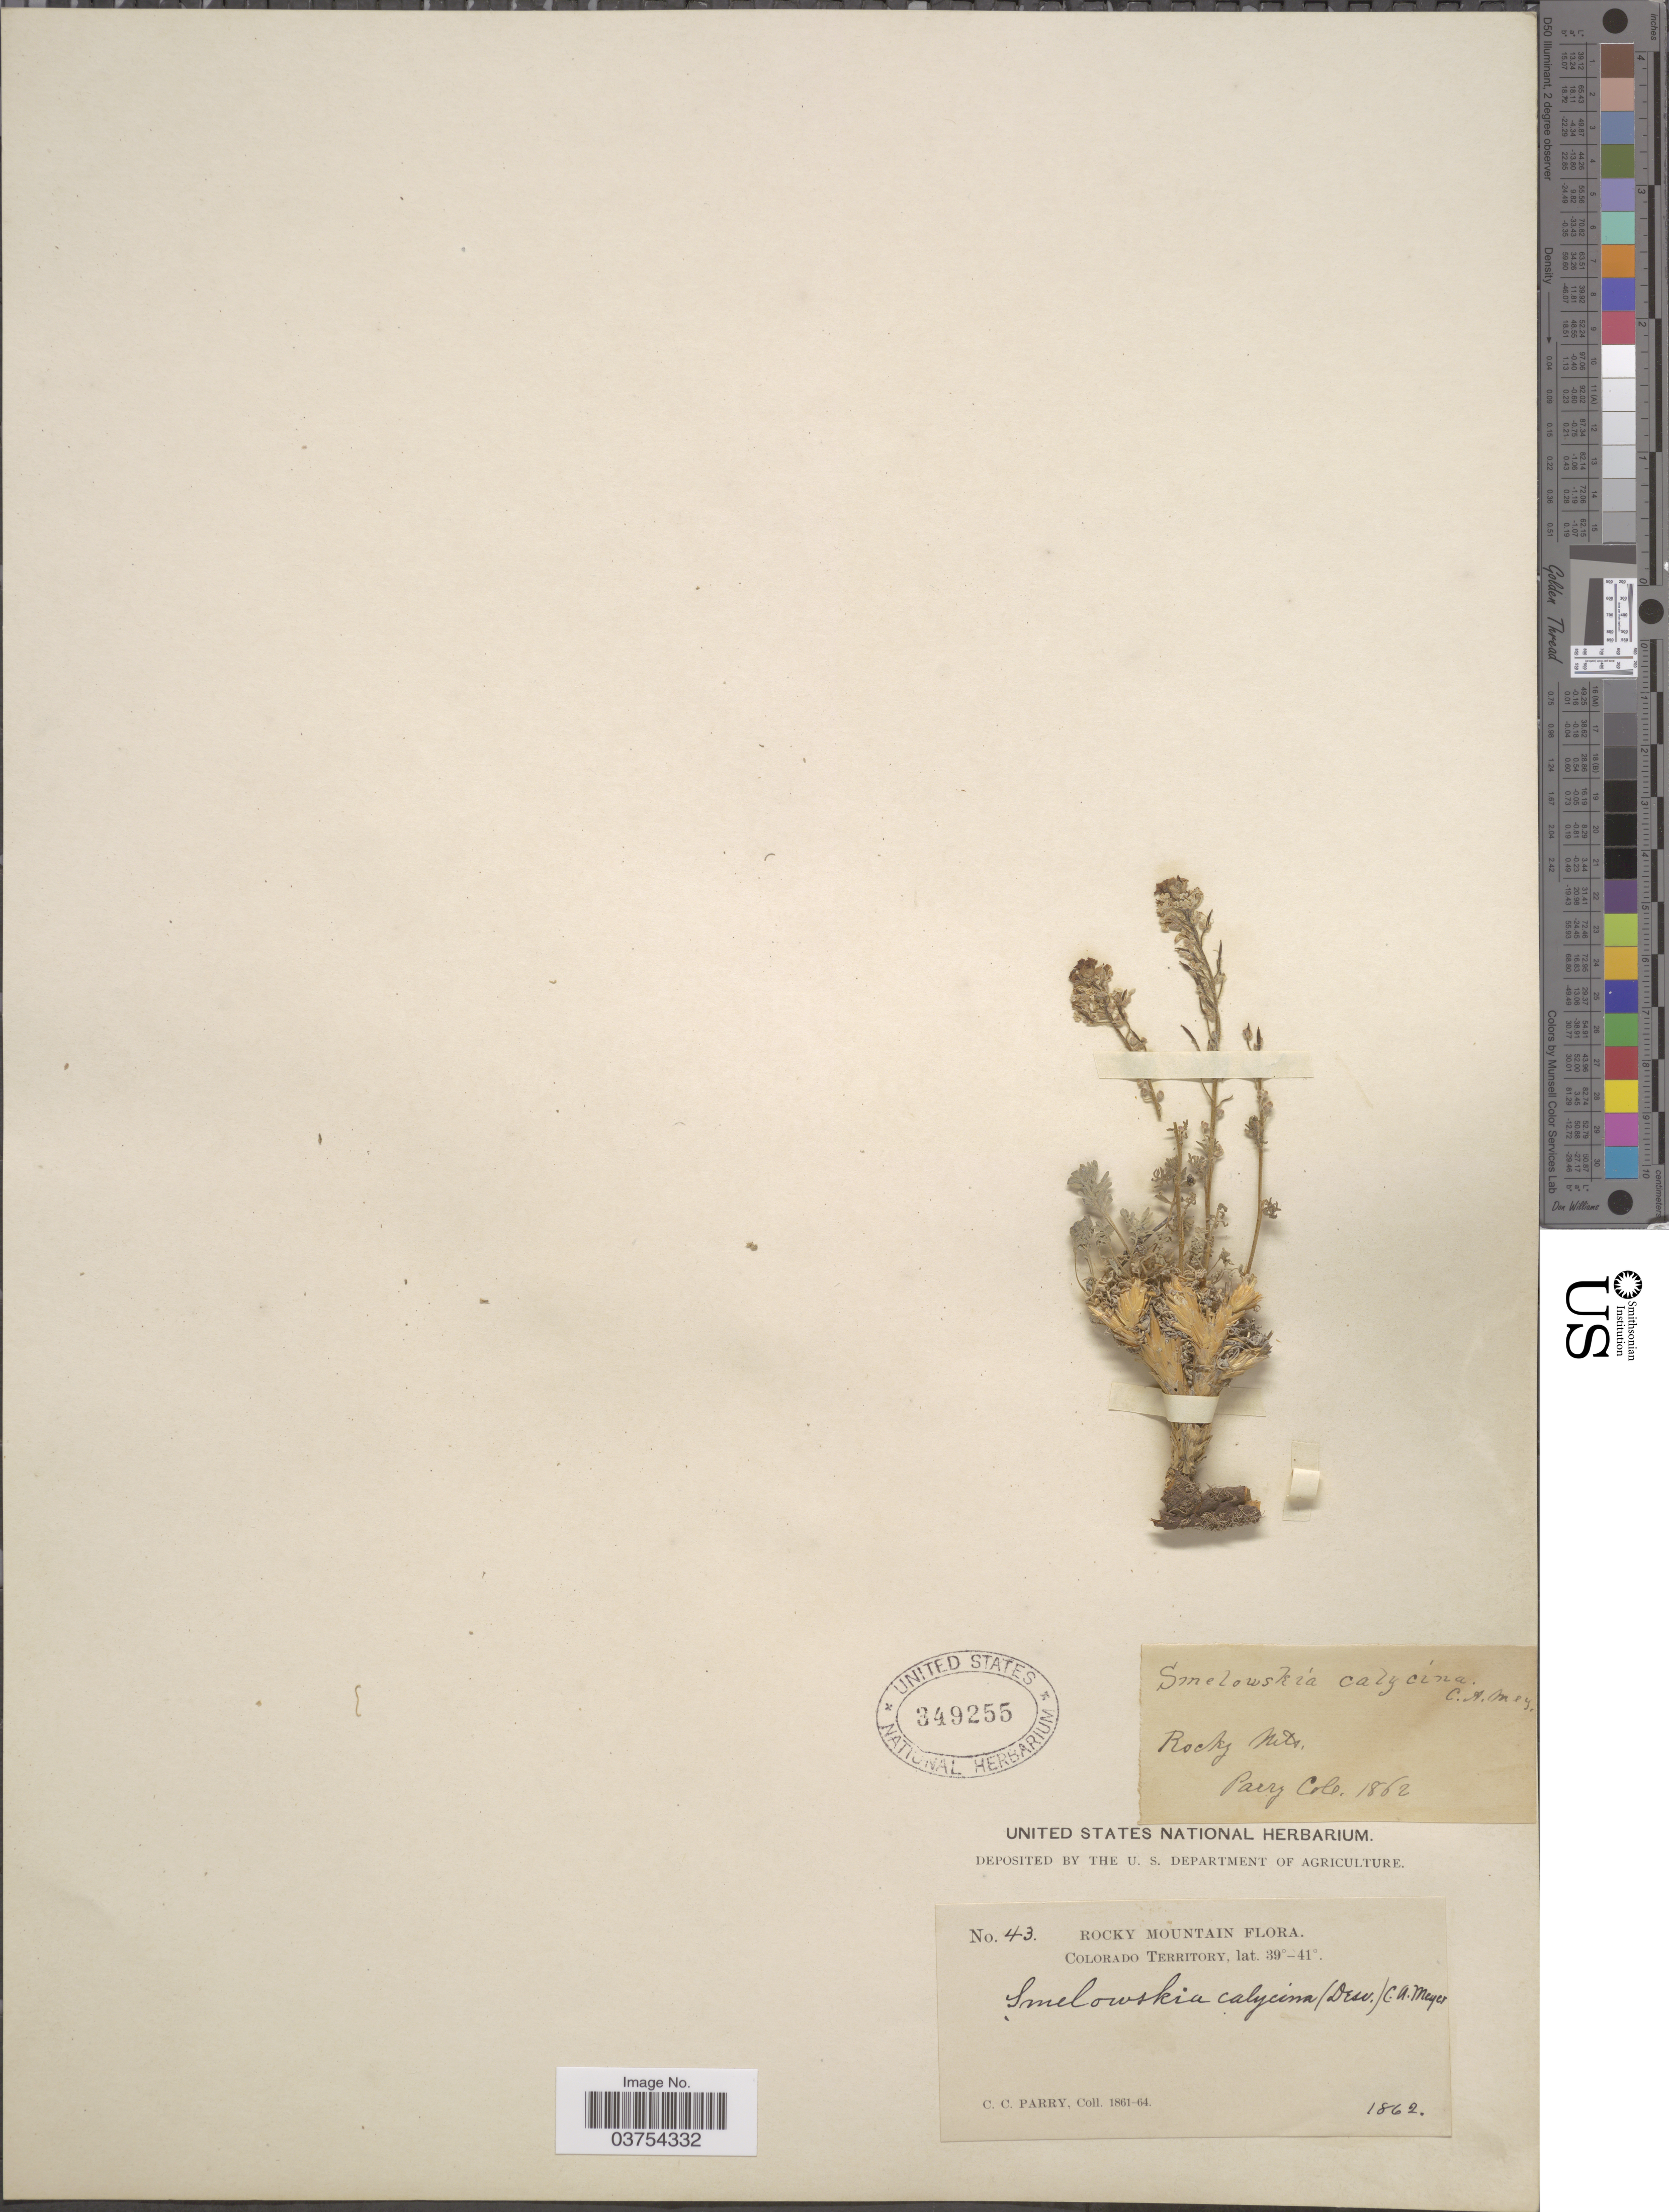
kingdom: Plantae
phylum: Tracheophyta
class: Magnoliopsida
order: Brassicales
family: Brassicaceae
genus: Smelowskia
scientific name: Smelowskia calycina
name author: (Stephan) C.A. Mey.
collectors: C. C. Parry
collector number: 43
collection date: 1862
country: United States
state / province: Colorado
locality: Rocky Mountain.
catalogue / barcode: US 349255